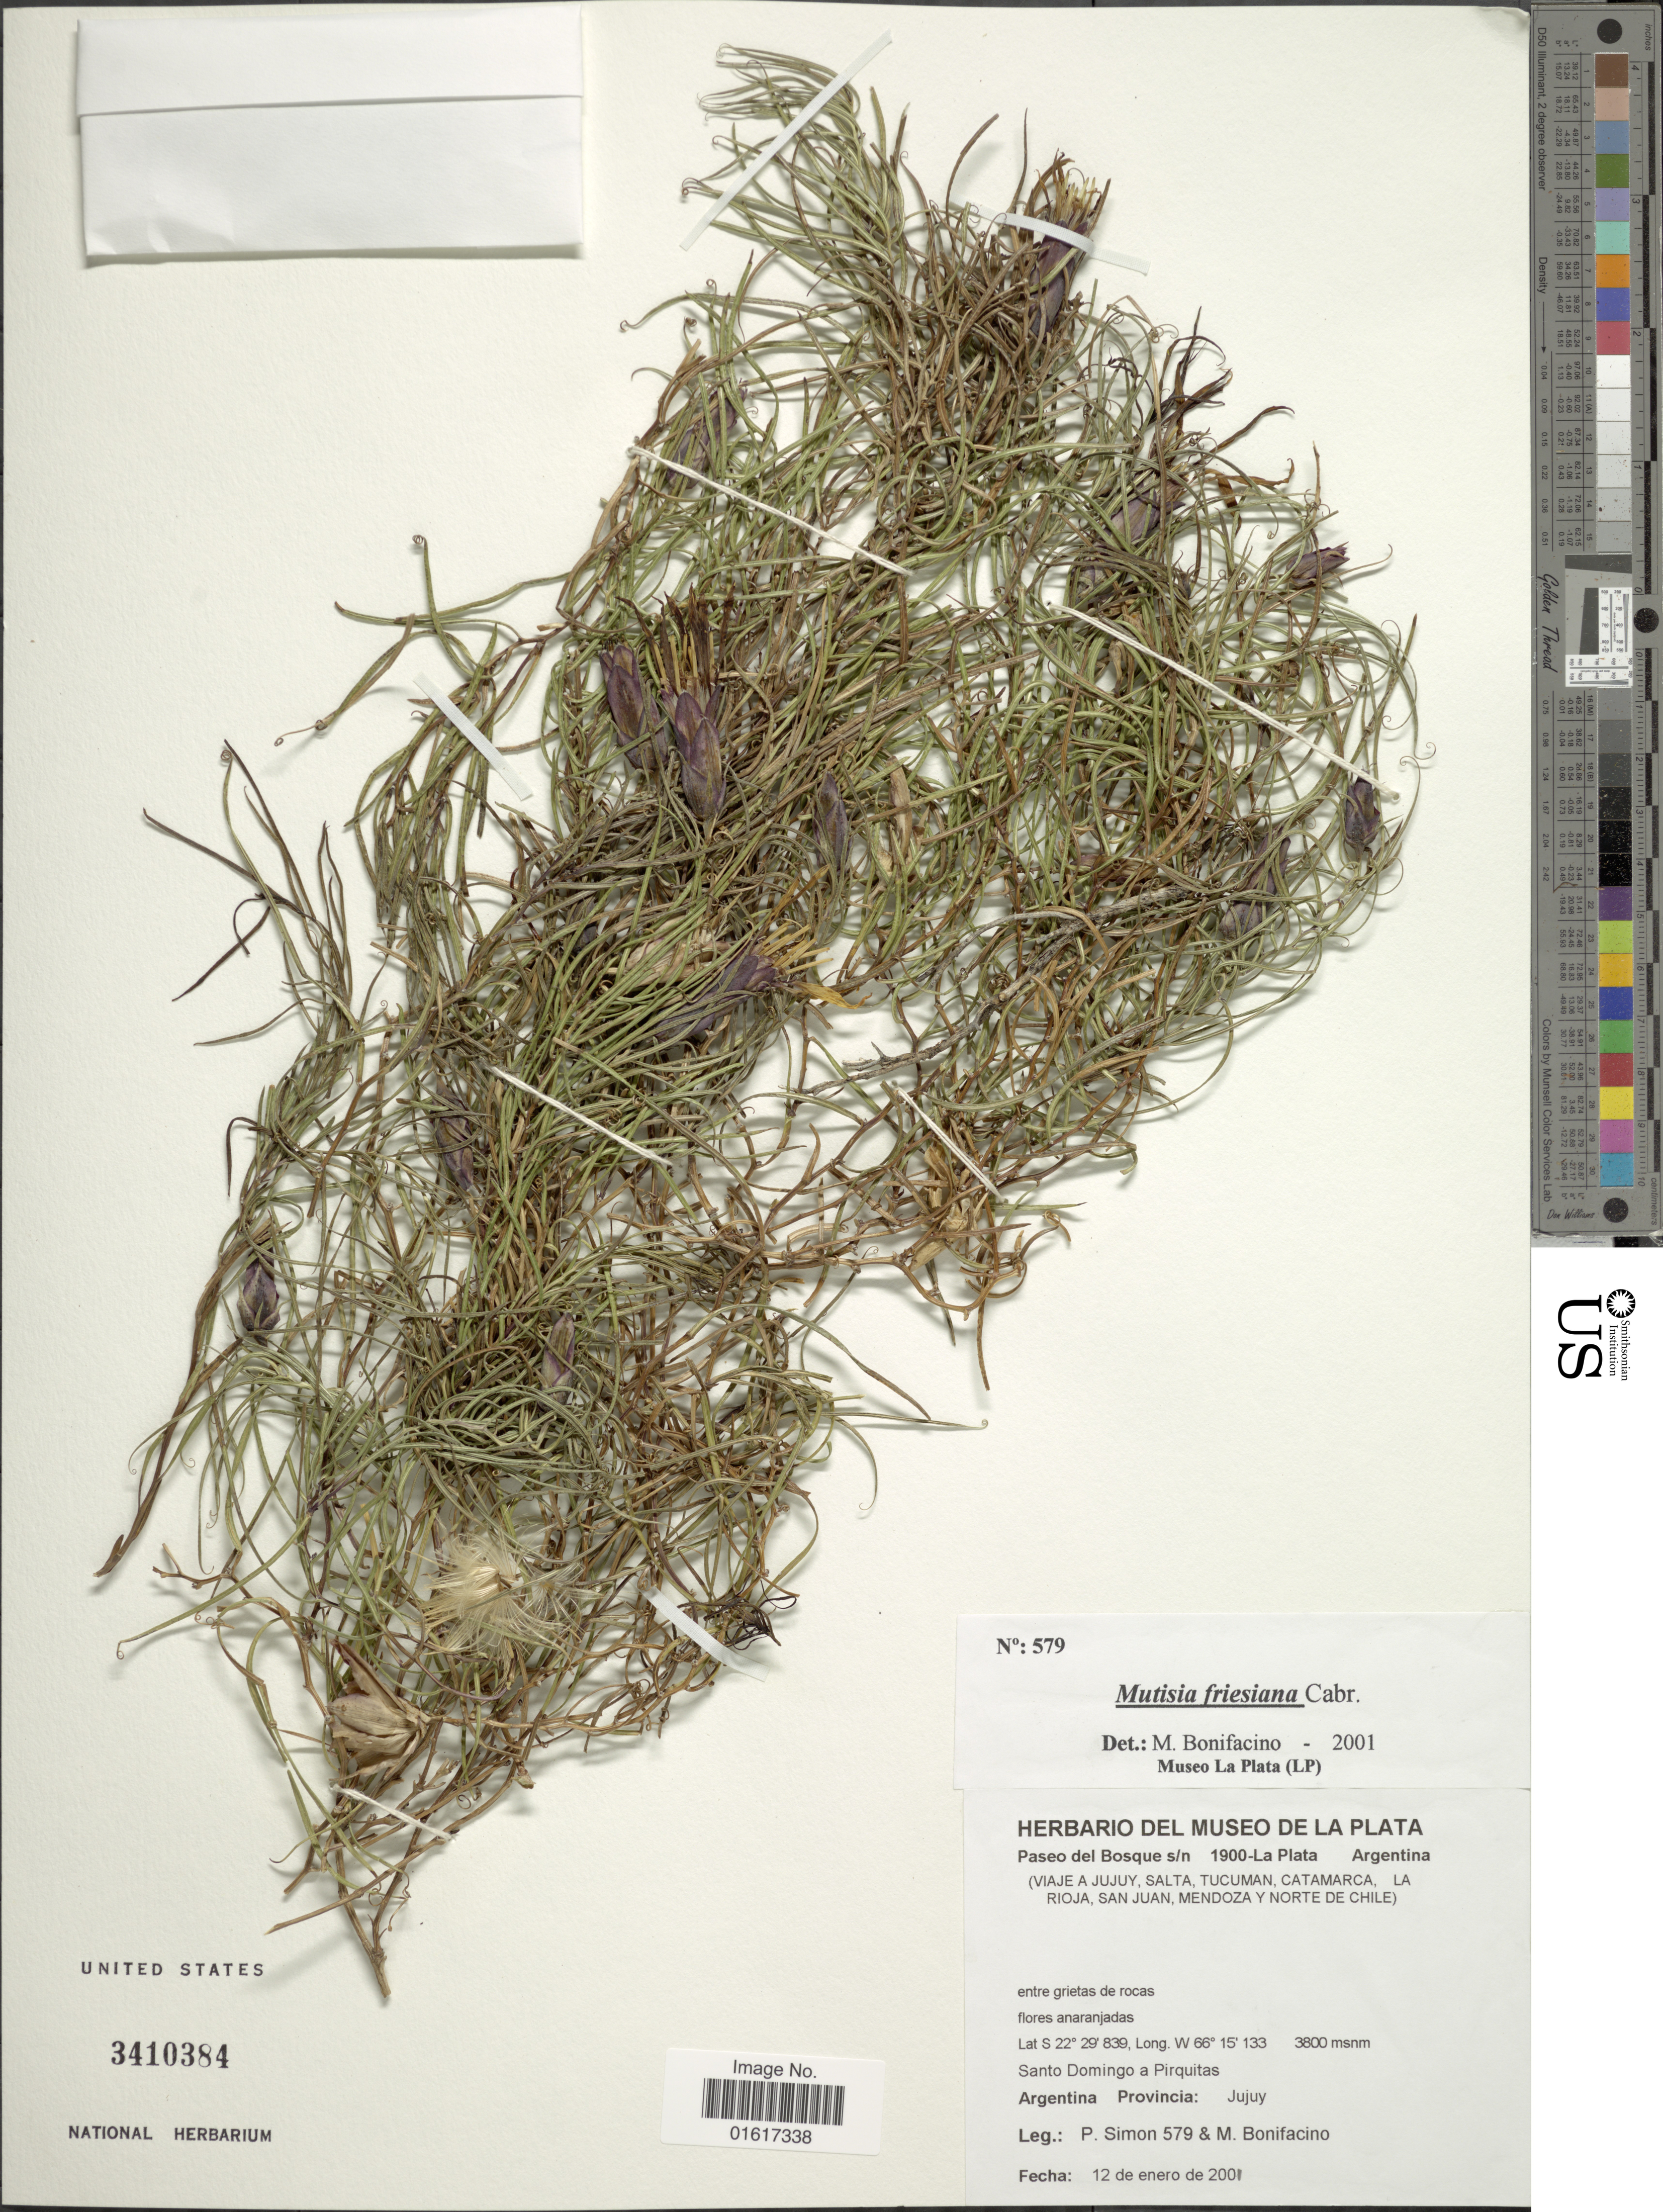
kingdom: Plantae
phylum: Tracheophyta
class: Magnoliopsida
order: Asterales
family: Asteraceae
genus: Mutisia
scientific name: Mutisia friesiana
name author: Cabrera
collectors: P. Simon & M. Bonifacino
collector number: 579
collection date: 2001-01-12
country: Argentina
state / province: Jujuy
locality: Santo Domingo a Pirquitas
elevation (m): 3800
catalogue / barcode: US 3410384